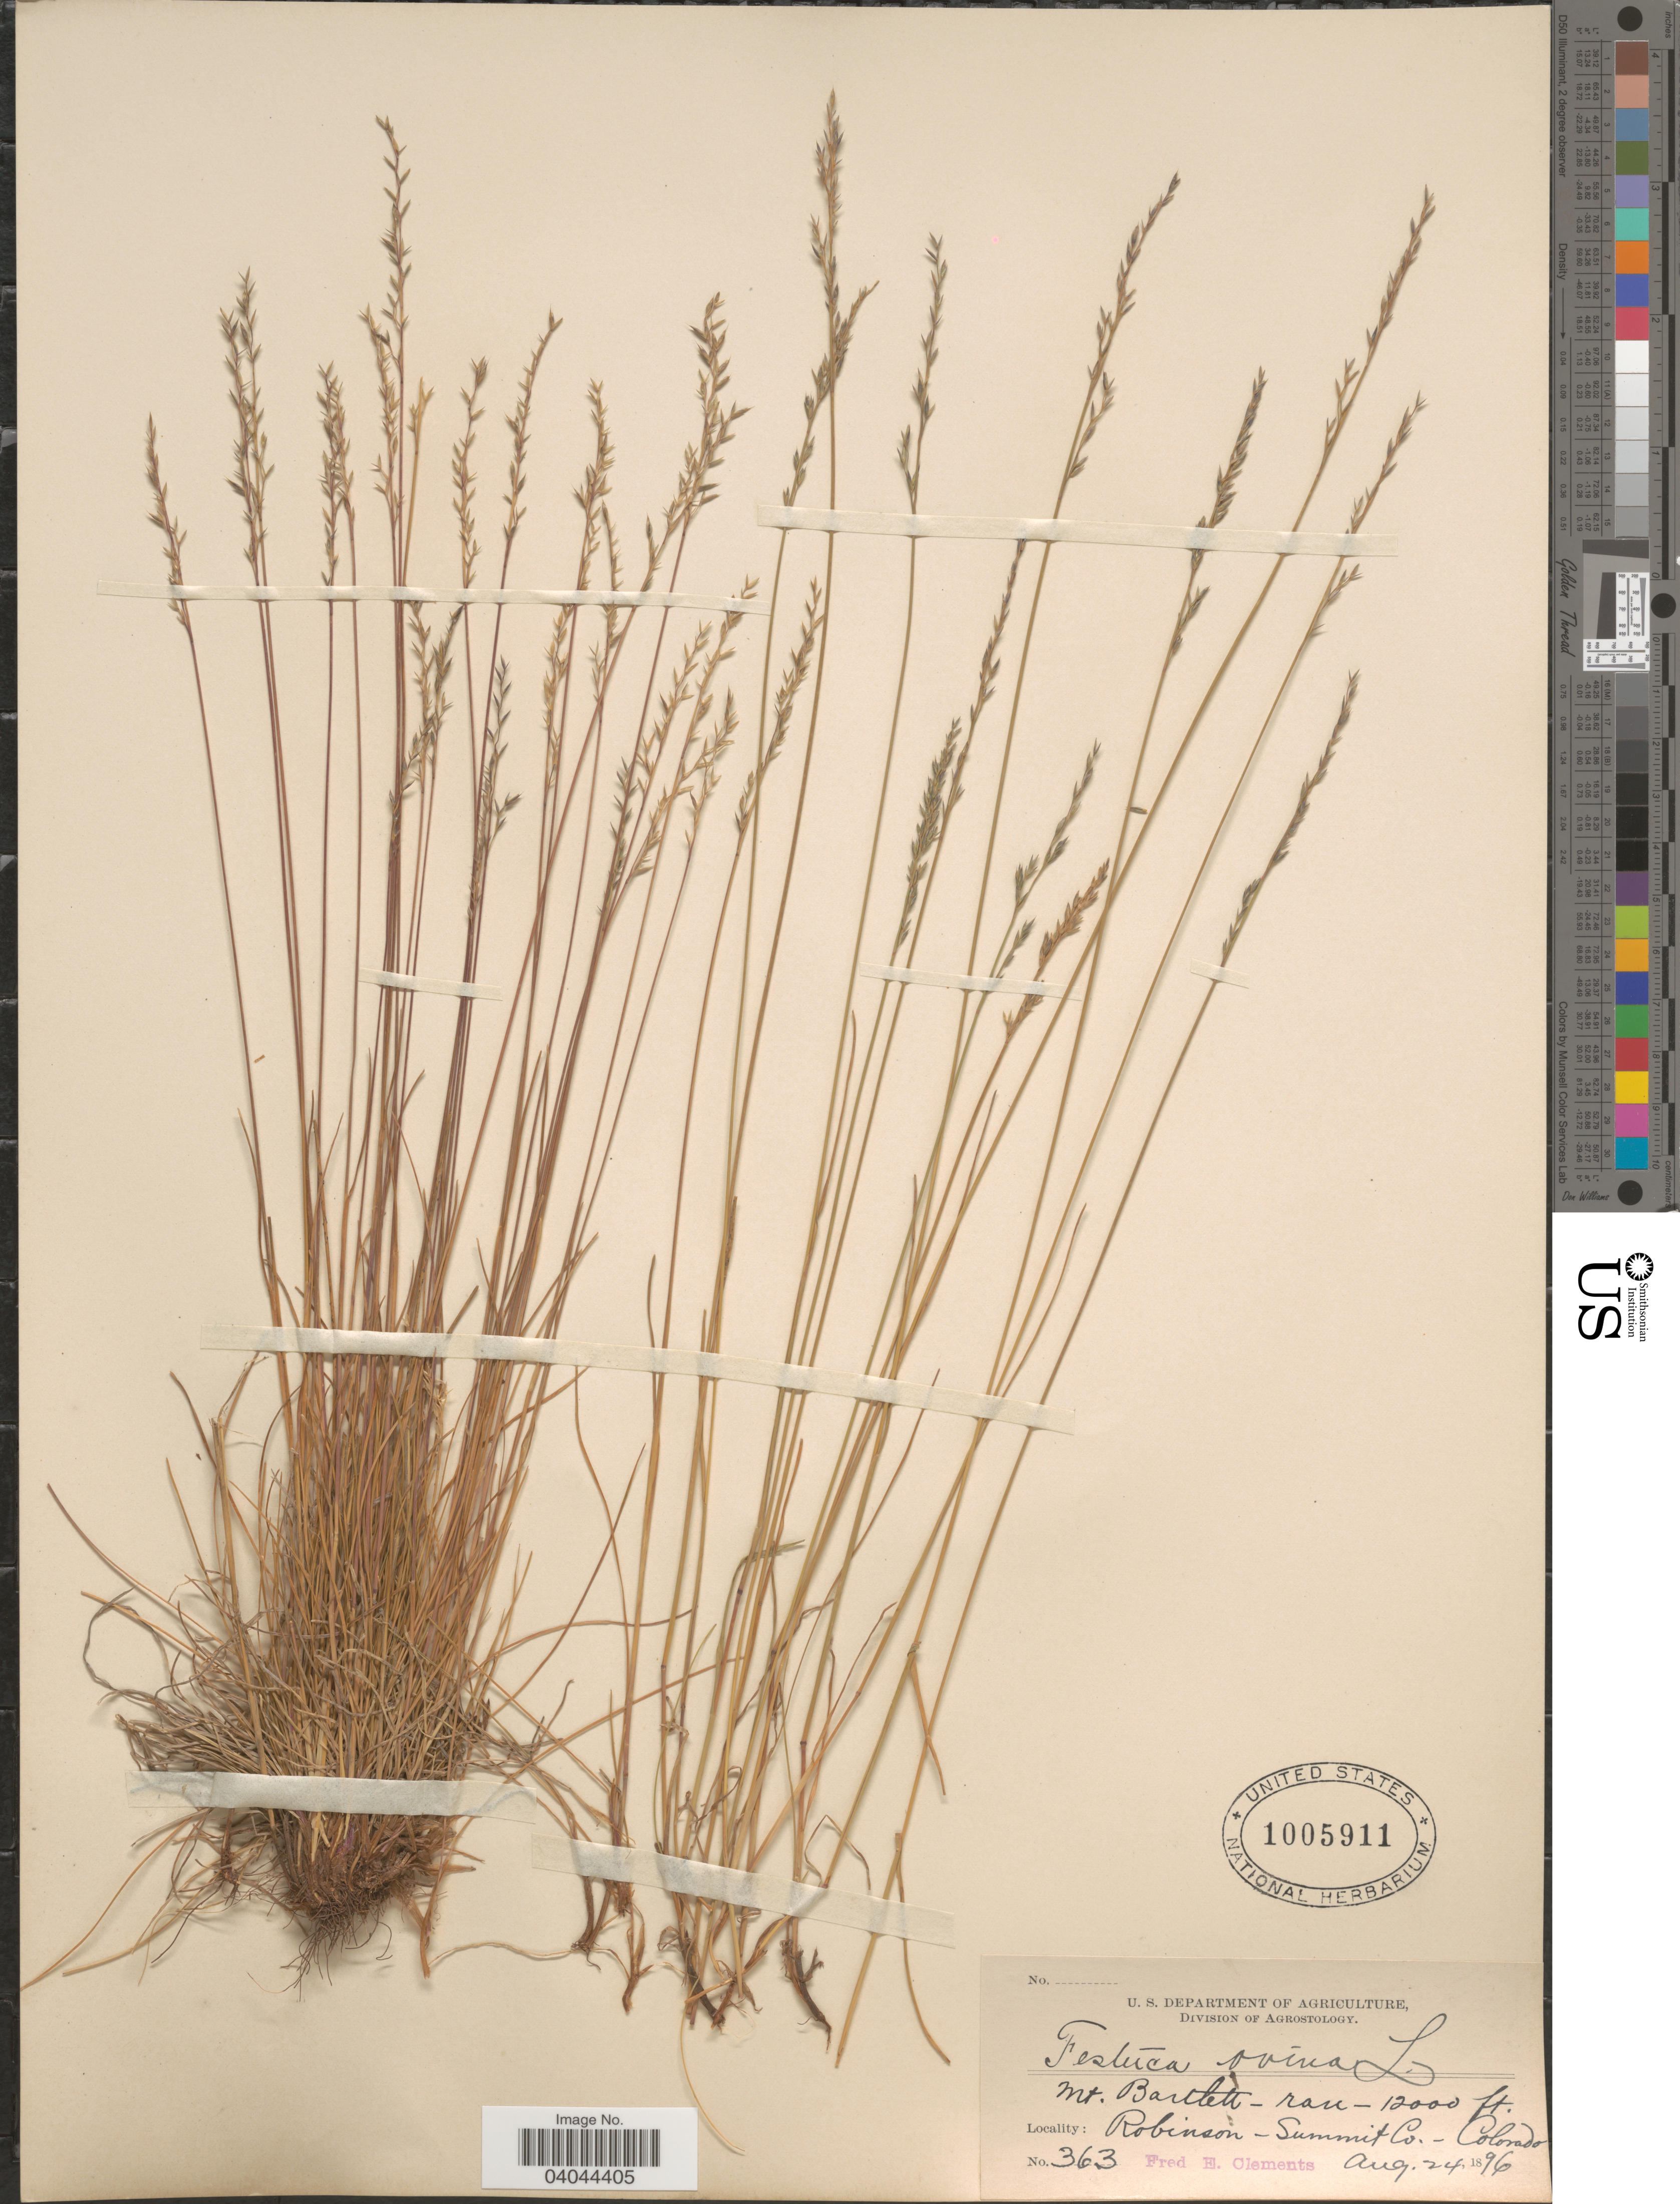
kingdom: Plantae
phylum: Tracheophyta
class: Liliopsida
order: Poales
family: Poaceae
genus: Festuca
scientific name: Festuca ovina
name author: L.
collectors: F. E. Clements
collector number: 363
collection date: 1896-08-24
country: United States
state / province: Colorado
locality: Mt. Bartlett. Robinson - Summit Co.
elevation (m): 3658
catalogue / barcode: US 1005911